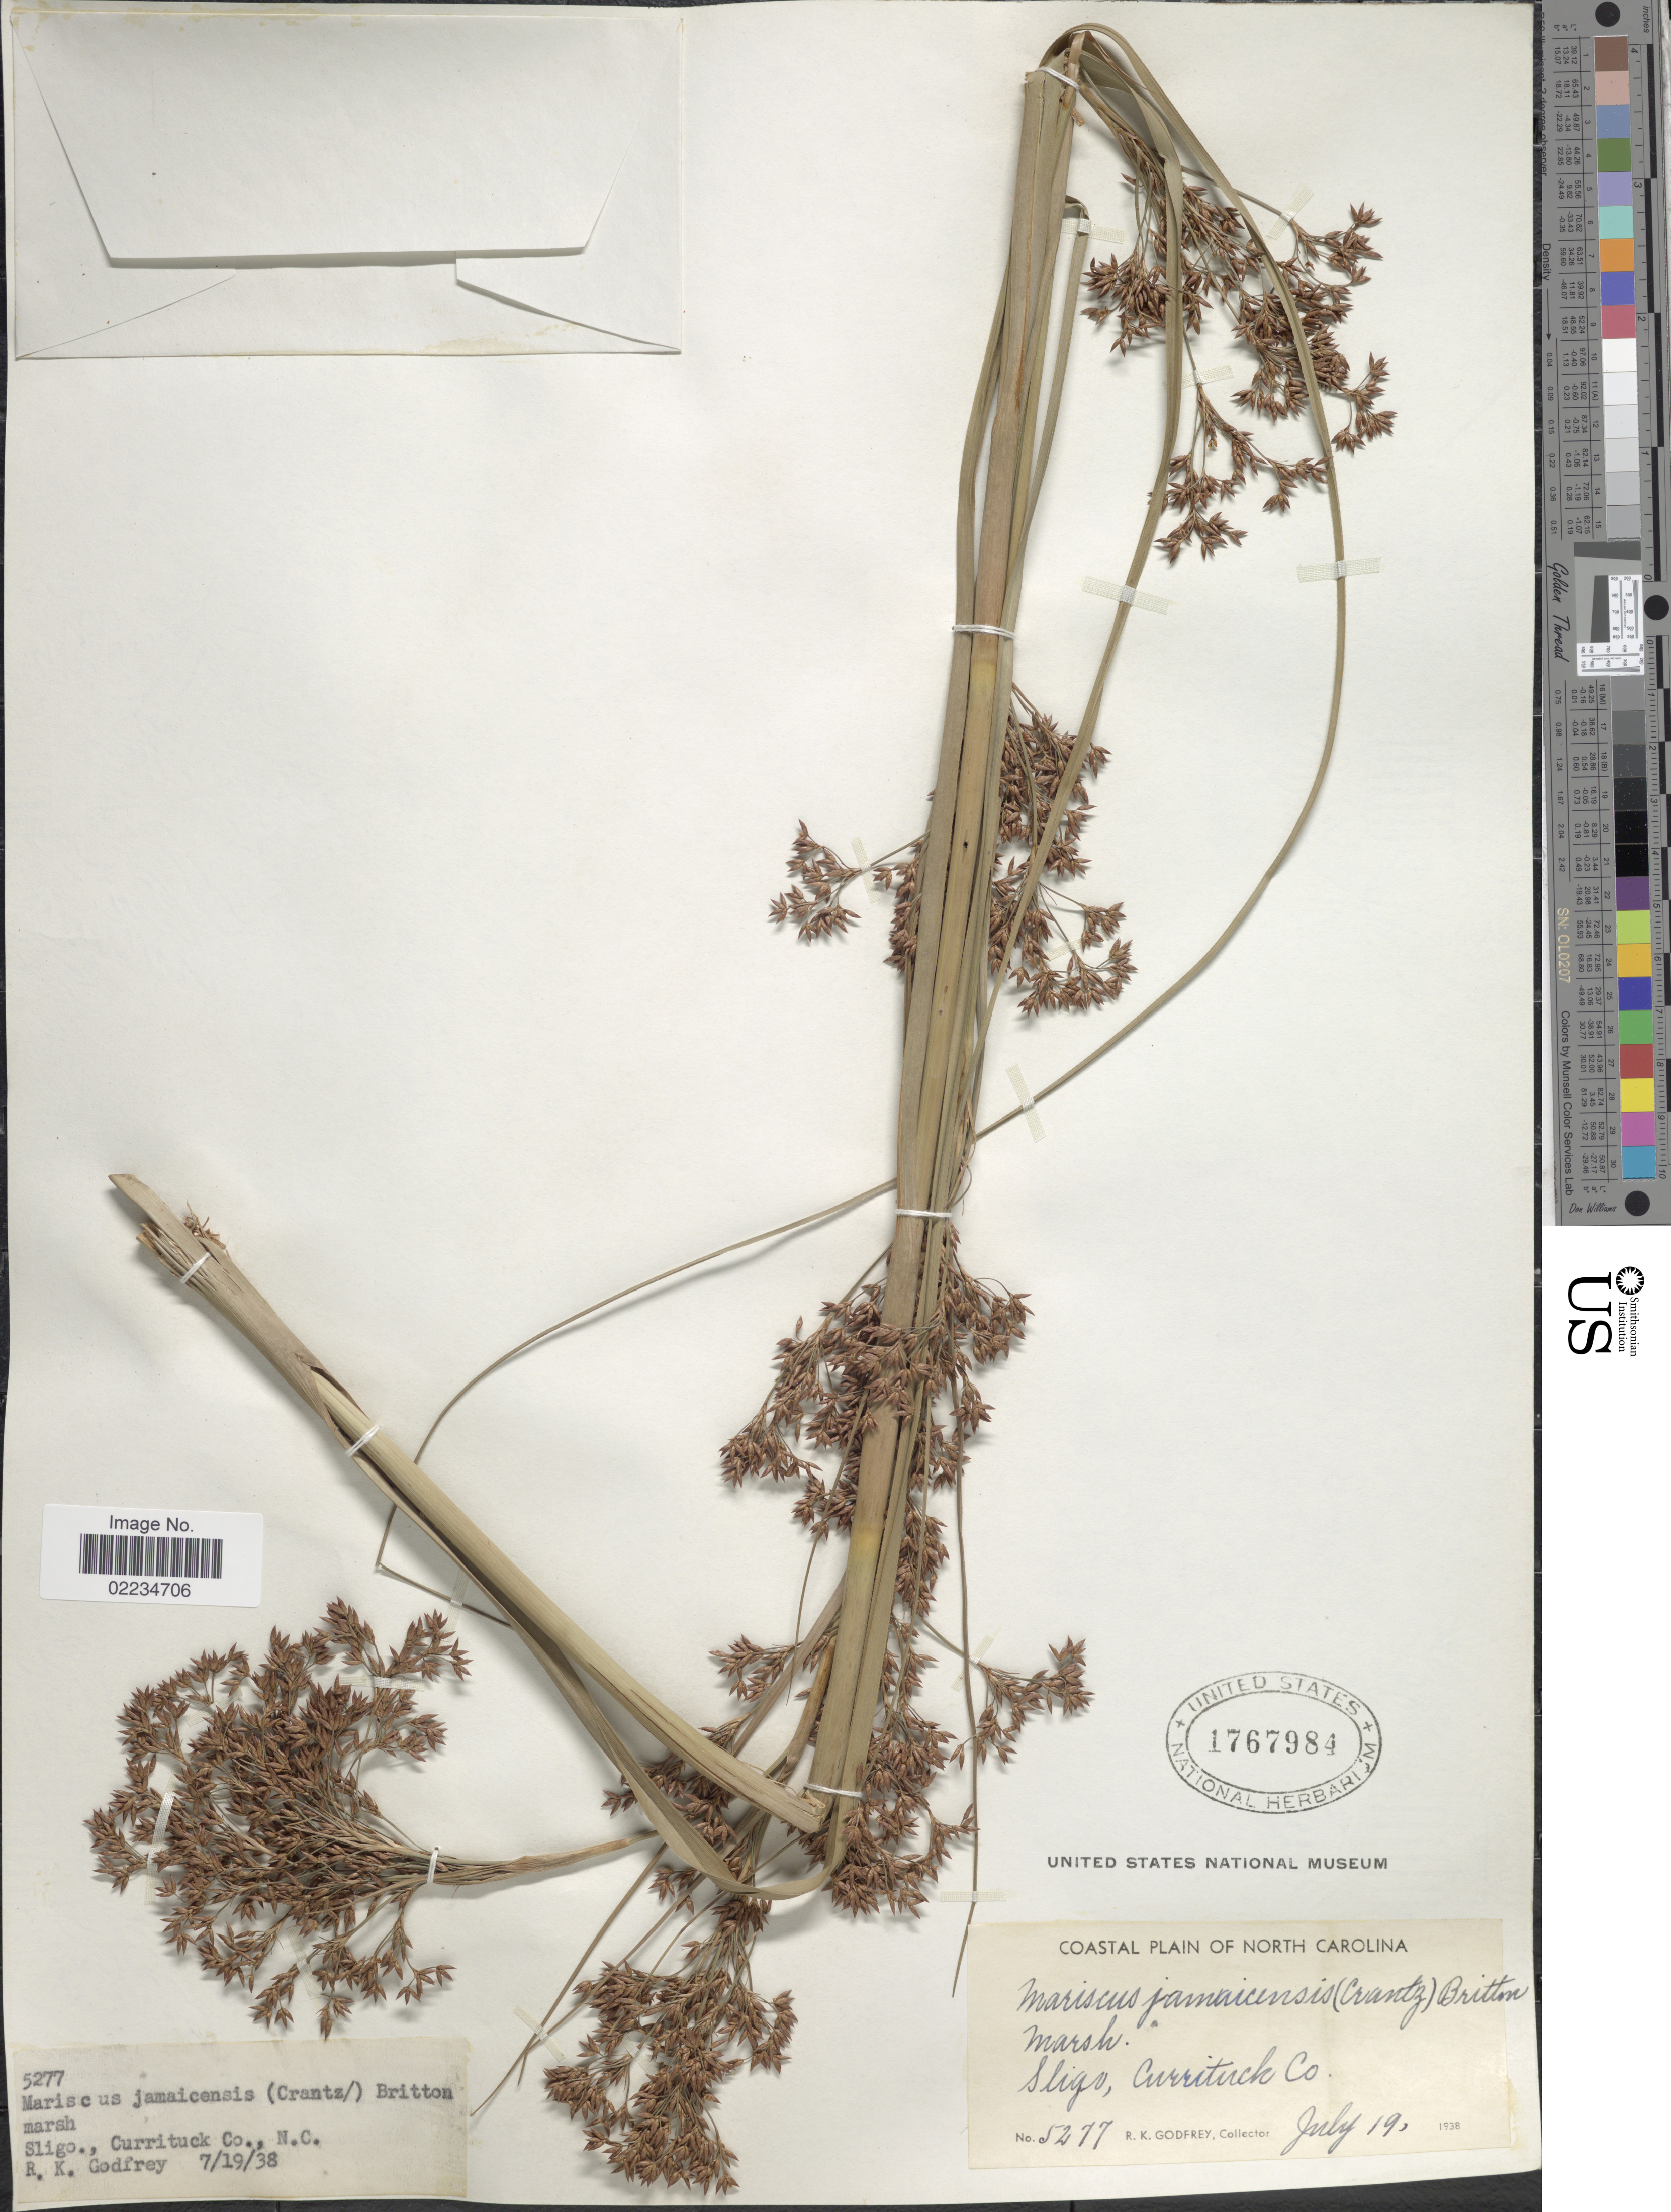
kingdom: Plantae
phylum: Tracheophyta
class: Liliopsida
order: Poales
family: Cyperaceae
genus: Cladium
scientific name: Cladium jamaicense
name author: Crantz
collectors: R. K. Godfrey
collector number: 5277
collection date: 1938-07-19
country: United States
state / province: North Carolina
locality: Sligo., Currituck Co., Coastal Plain of North Carolina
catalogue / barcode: US 1767984